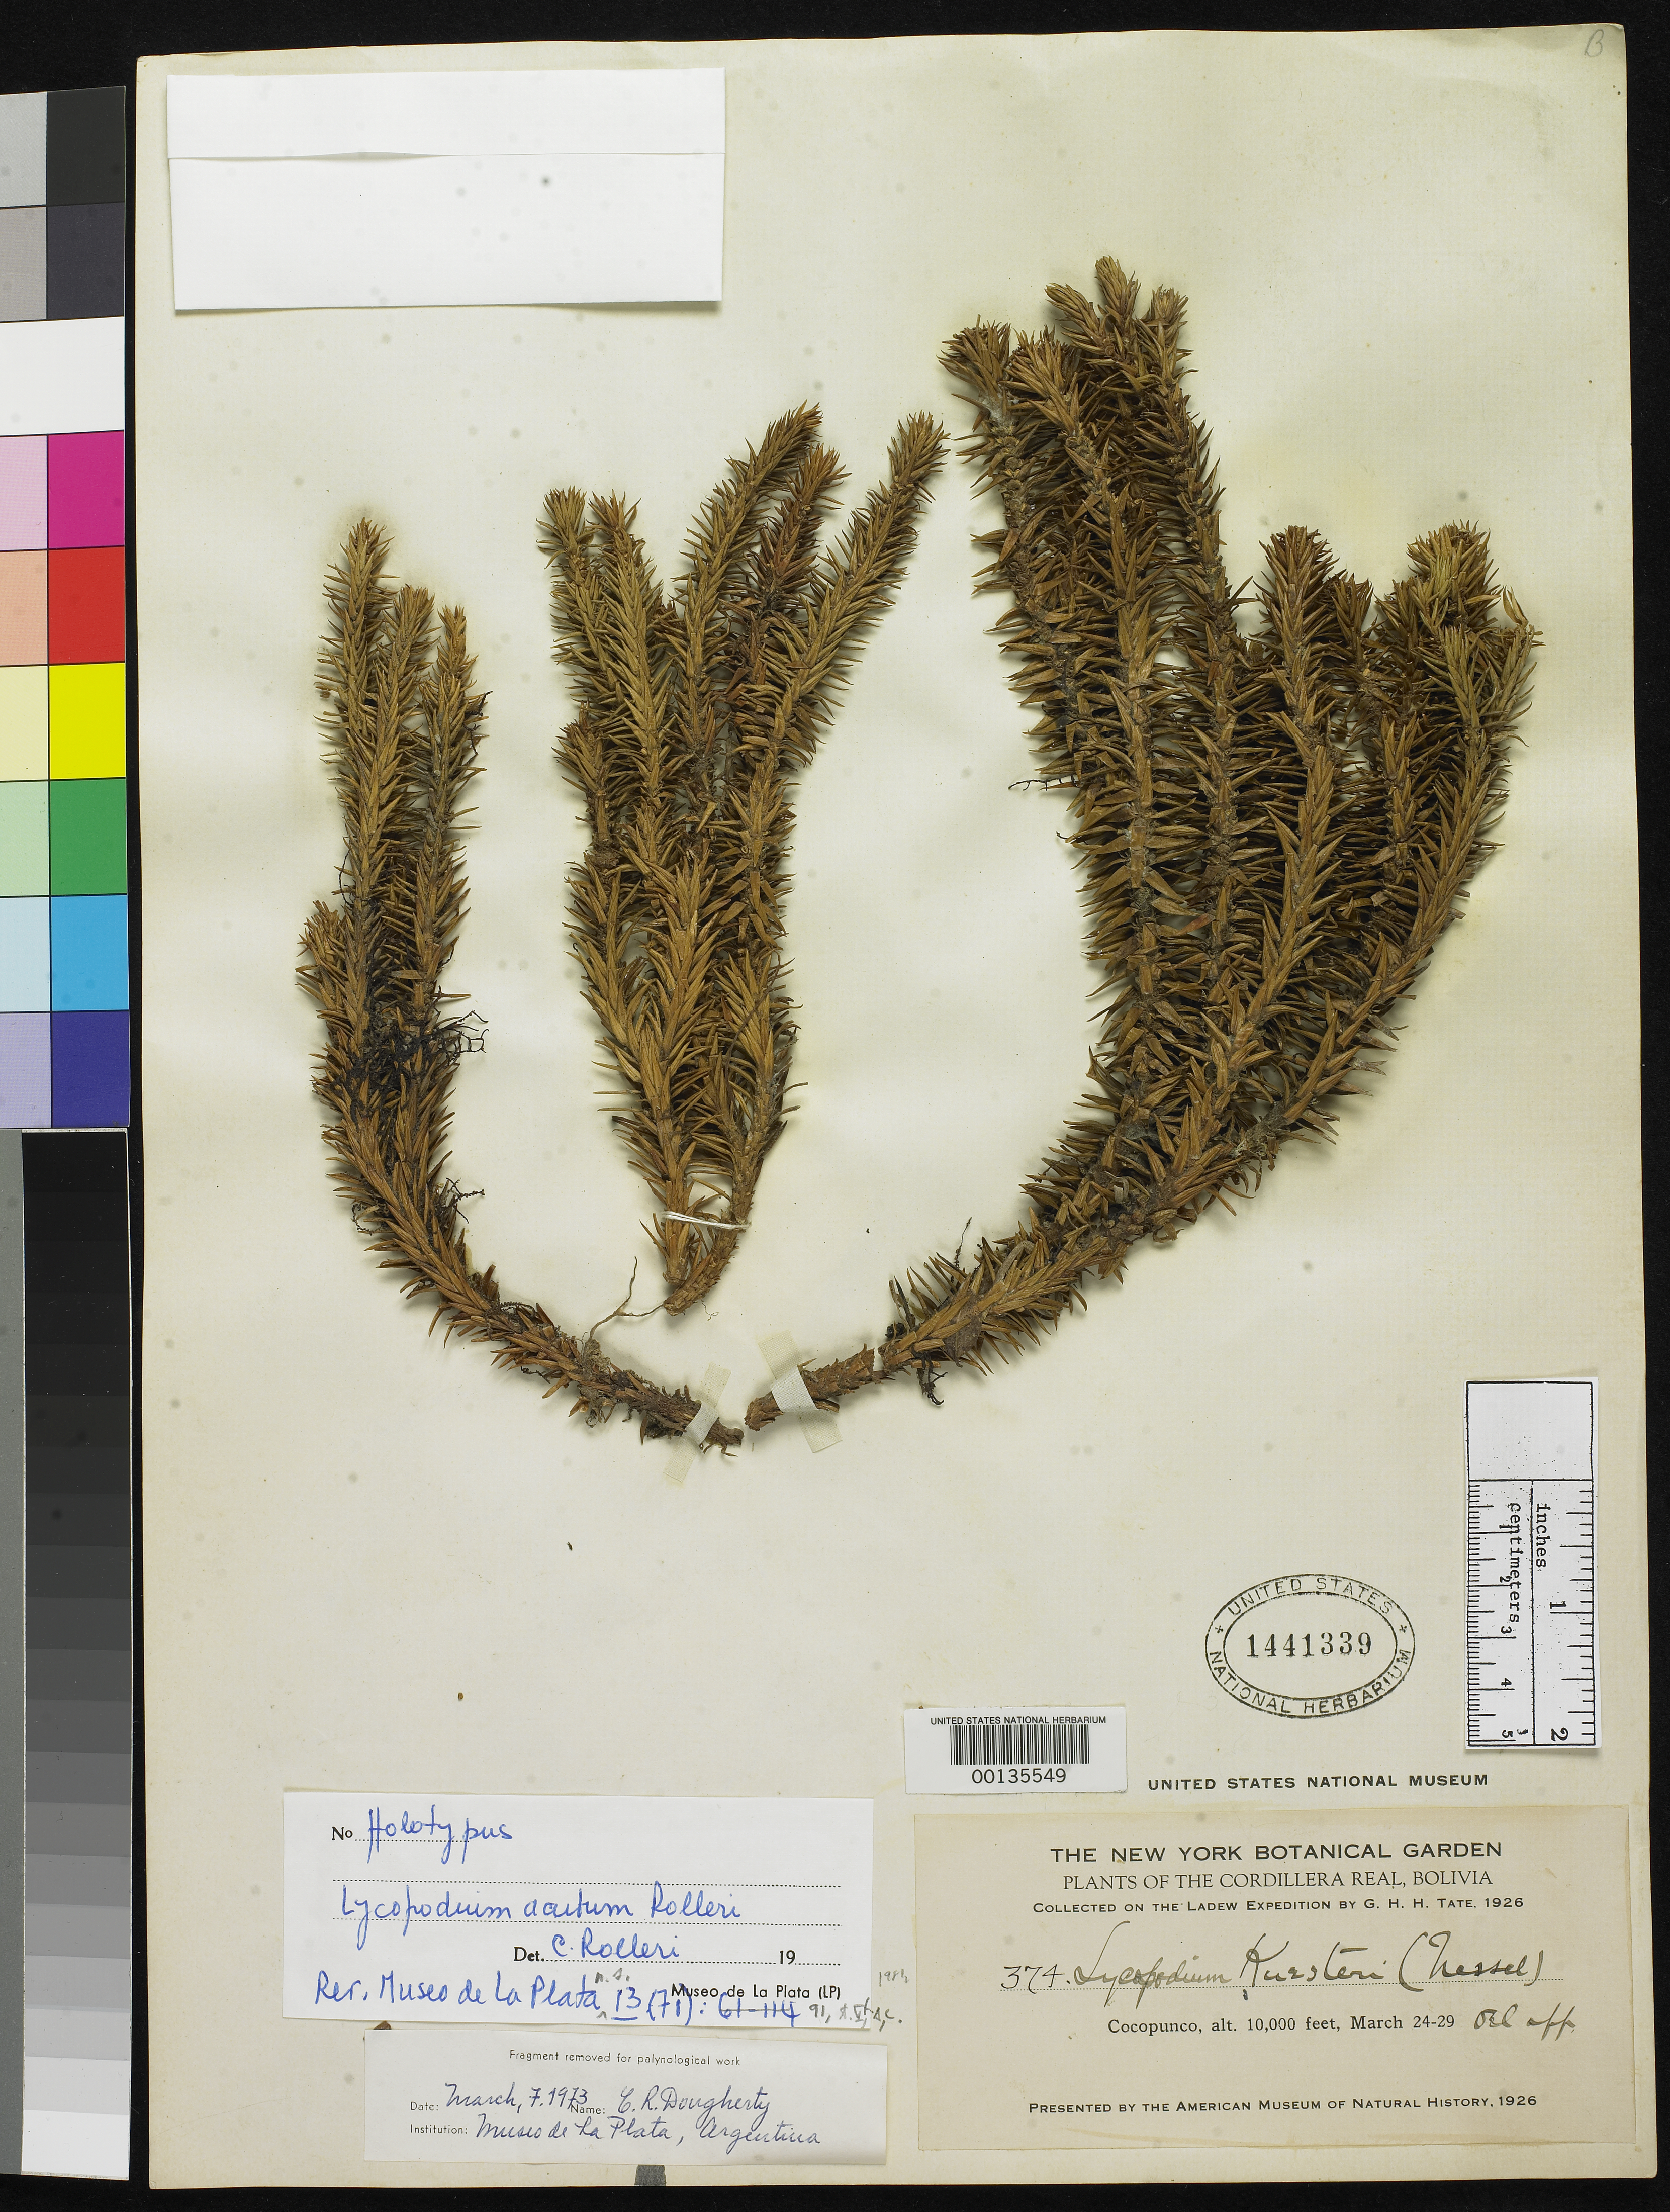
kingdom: Plantae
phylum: Tracheophyta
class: Lycopodiopsida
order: Lycopodiales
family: Lycopodiaceae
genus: Lycopodium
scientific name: Lycopodium acutum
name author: Rolleri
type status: Holotype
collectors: G. H. H.Tate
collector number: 374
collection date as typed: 24 Mar 1926 to 29 Mar 1926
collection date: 1926-03-24/1926-03-29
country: Bolivia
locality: Cordillera Real, Cocopunco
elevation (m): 3048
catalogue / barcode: US 1441339